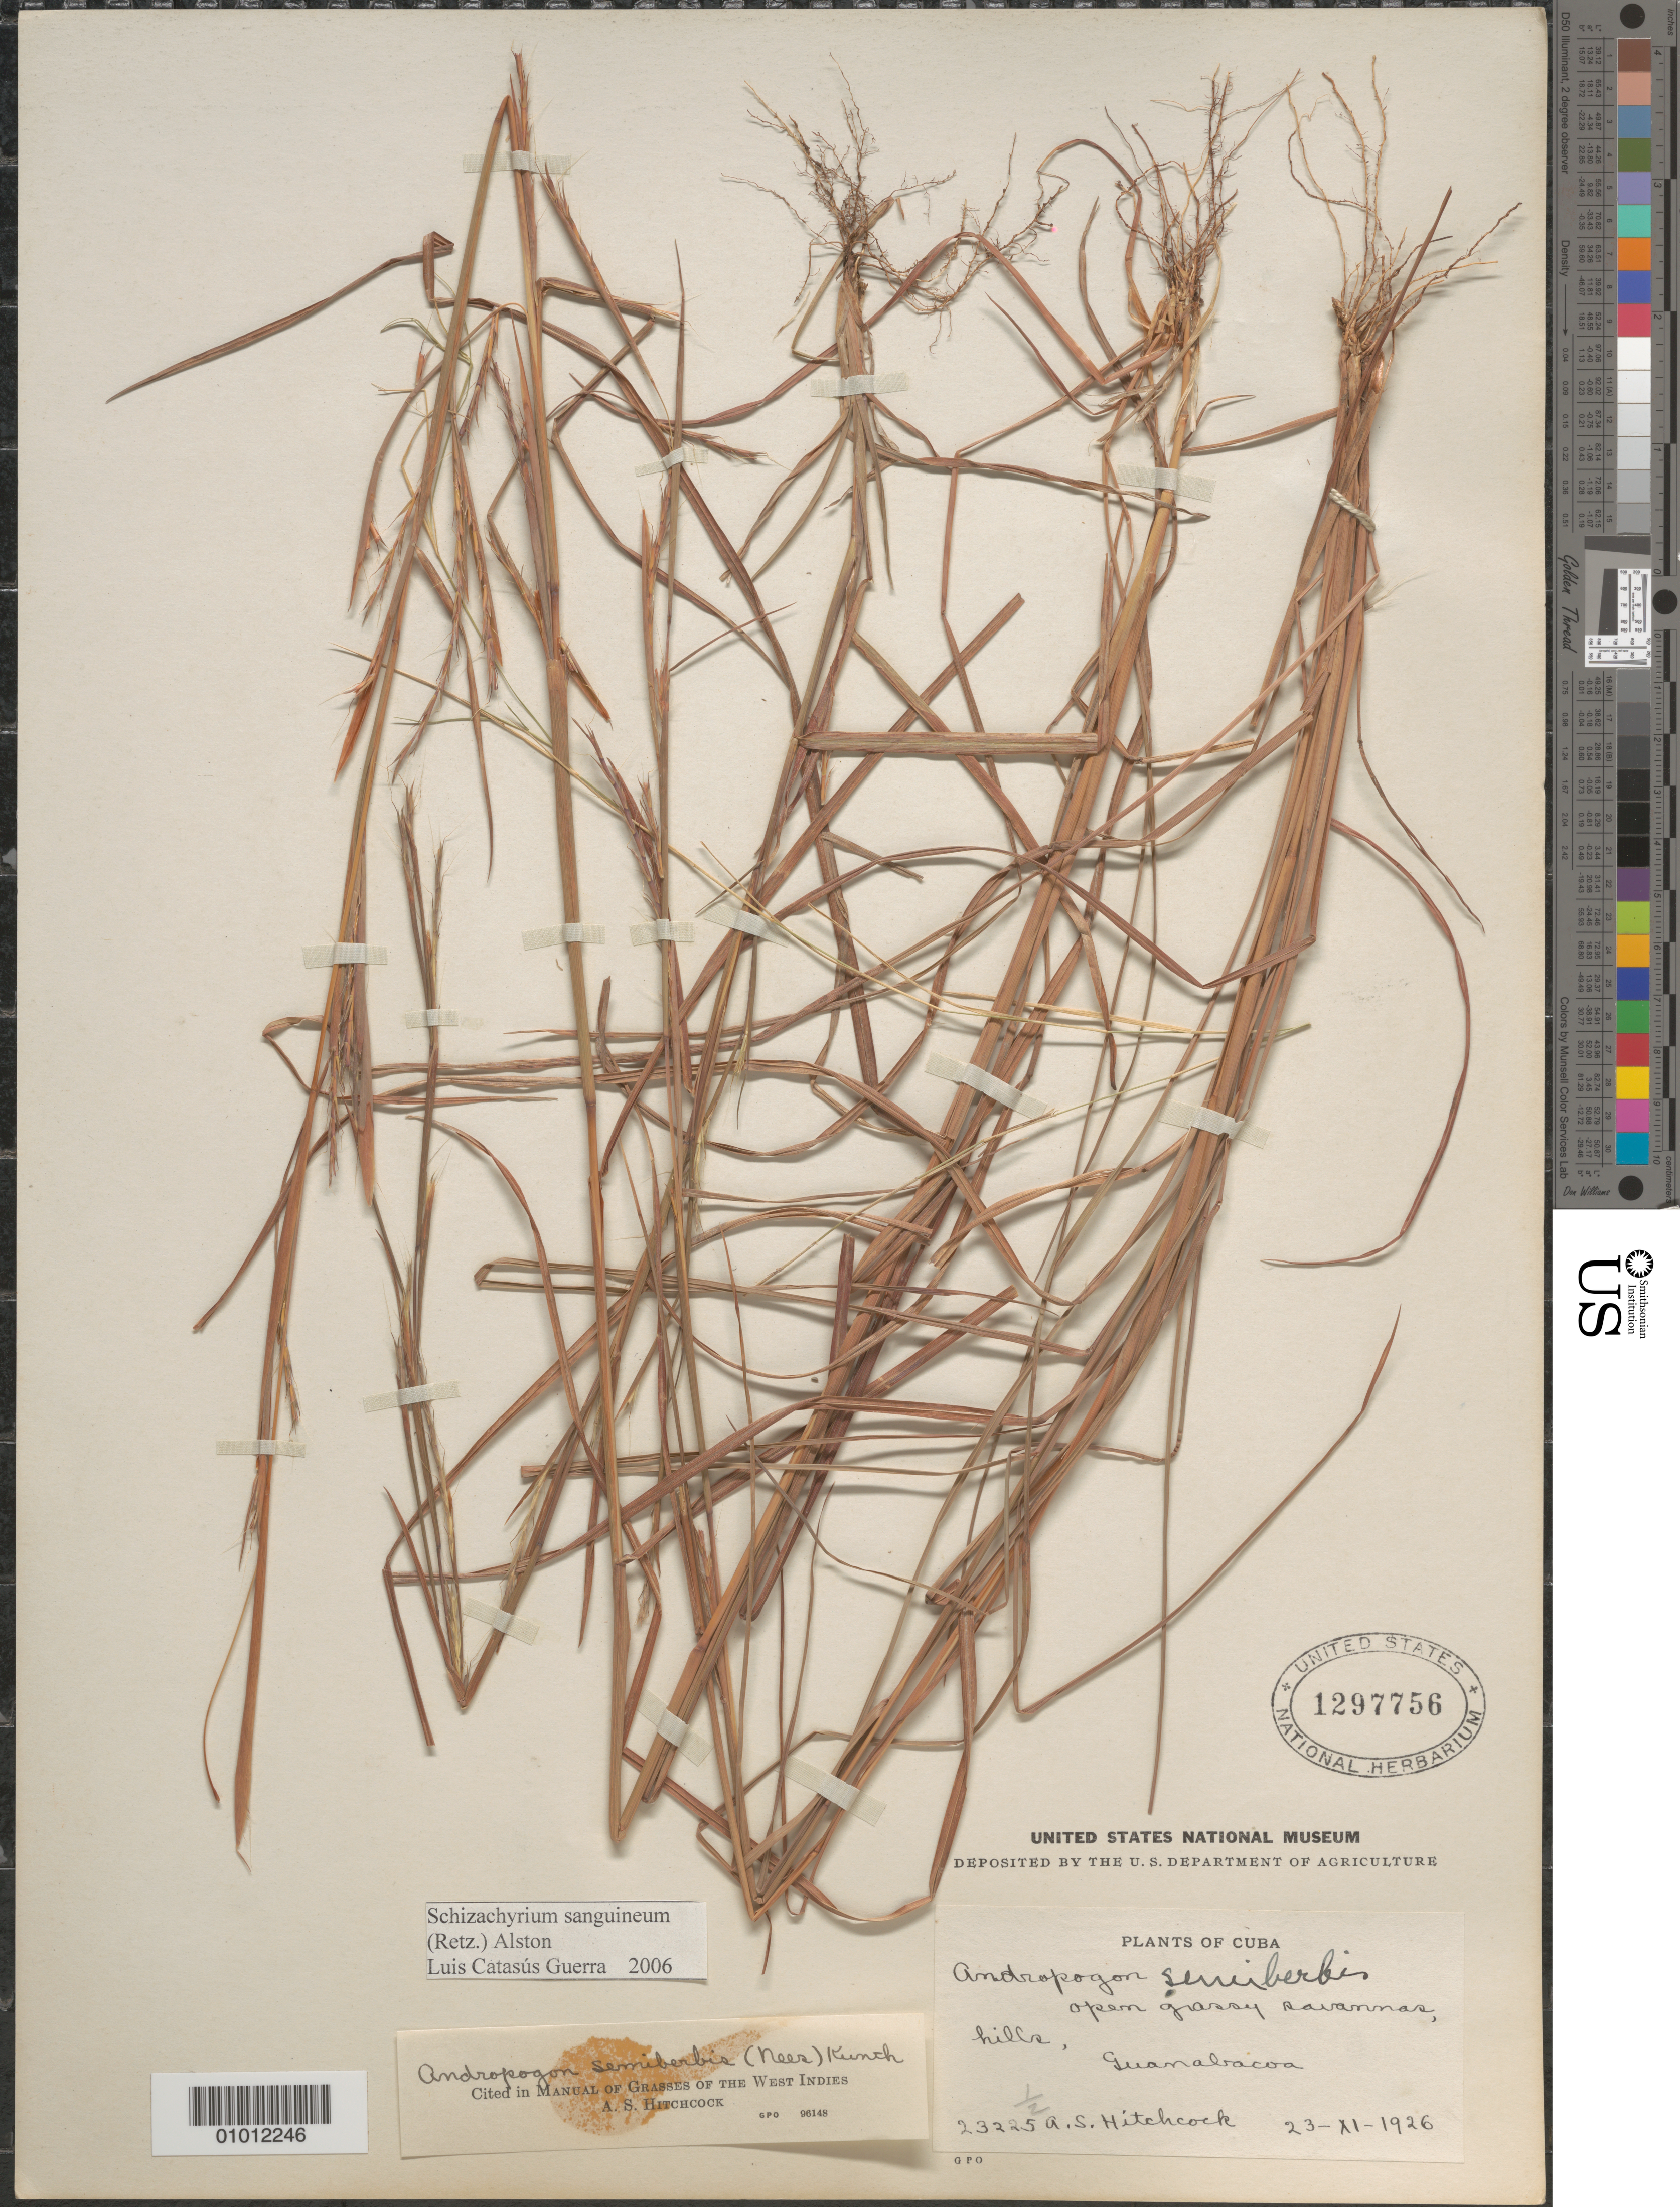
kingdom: Plantae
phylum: Tracheophyta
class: Liliopsida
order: Poales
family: Poaceae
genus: Schizachyrium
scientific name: Schizachyrium sanguineum var. sanguineum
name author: (Retz.) Alston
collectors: A. S. Hitchcock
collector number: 23225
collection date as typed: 23 Nov 1926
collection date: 1926-11-23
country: Cuba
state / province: La Habana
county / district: Municipio Guanabacoa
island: Cuba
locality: Guanabacoa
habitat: open grassy savannas and hills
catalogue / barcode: US 1297756